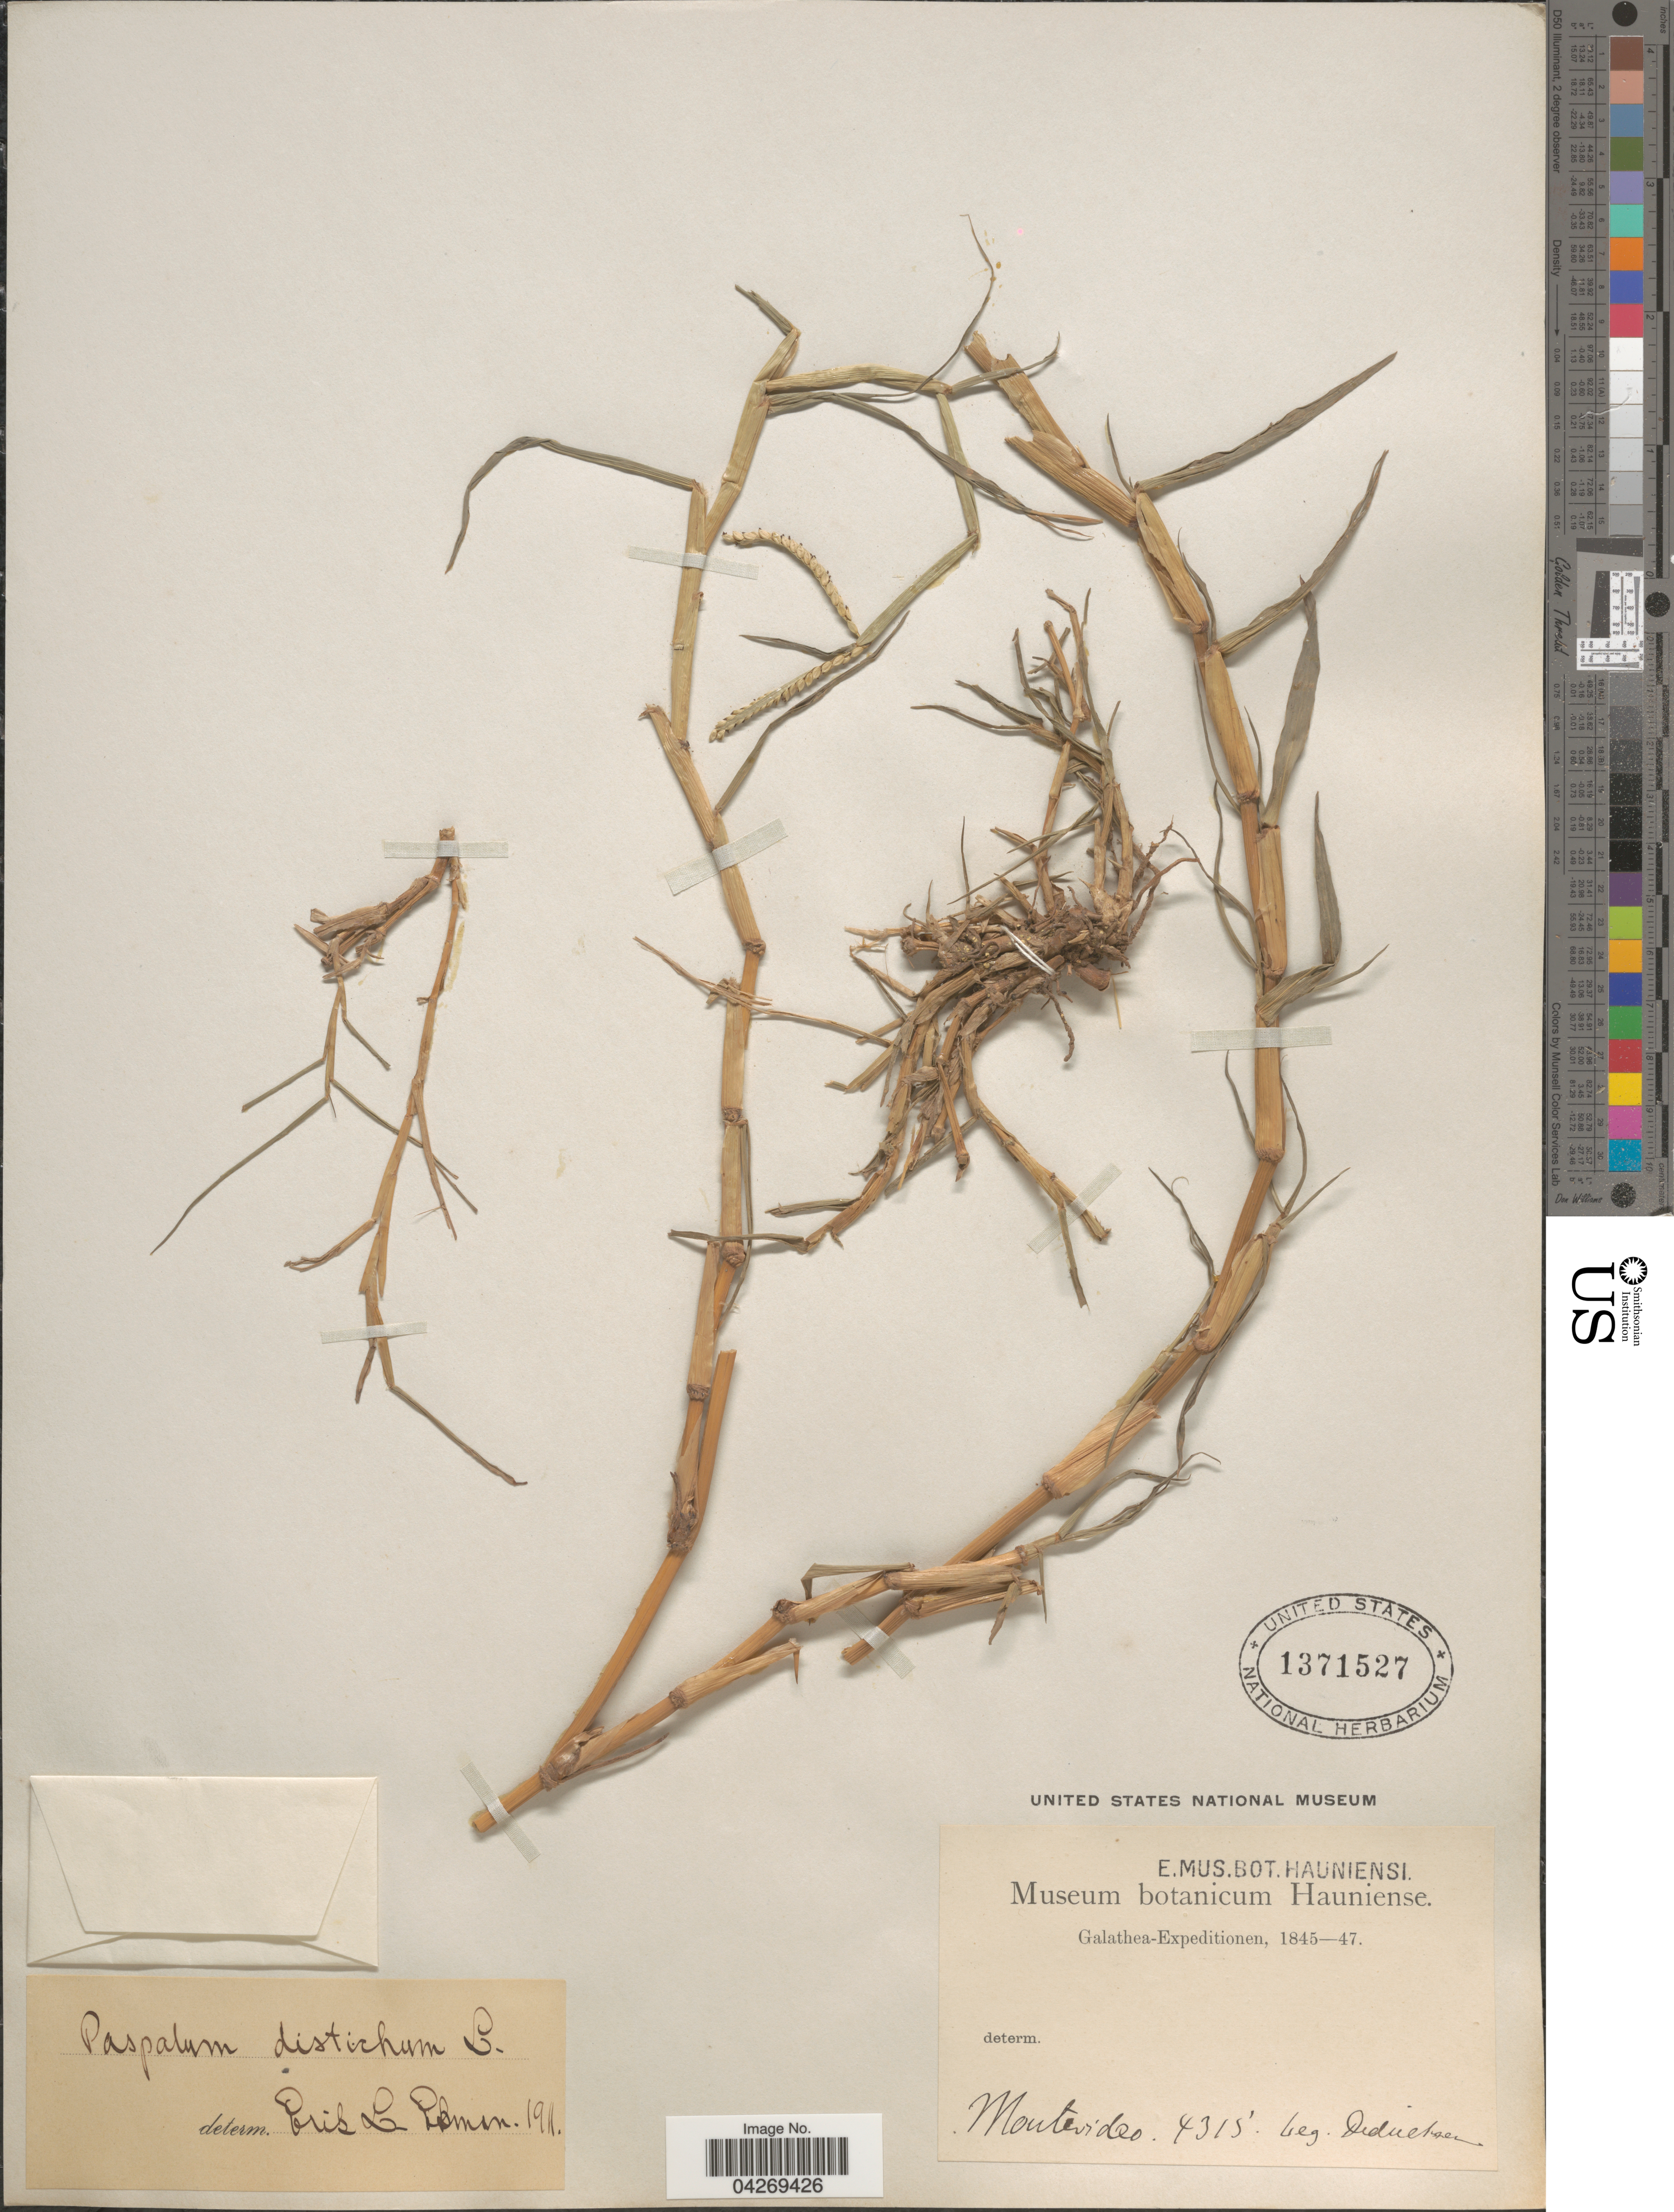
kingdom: Plantae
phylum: Tracheophyta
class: Liliopsida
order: Poales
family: Poaceae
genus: Paspalum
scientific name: Paspalum distichum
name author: L.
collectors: Didrichsen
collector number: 4315?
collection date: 1845/1847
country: Uruguay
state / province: Montevideo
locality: Galathea-Expeditionen, 1845-47.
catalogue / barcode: US 1371527